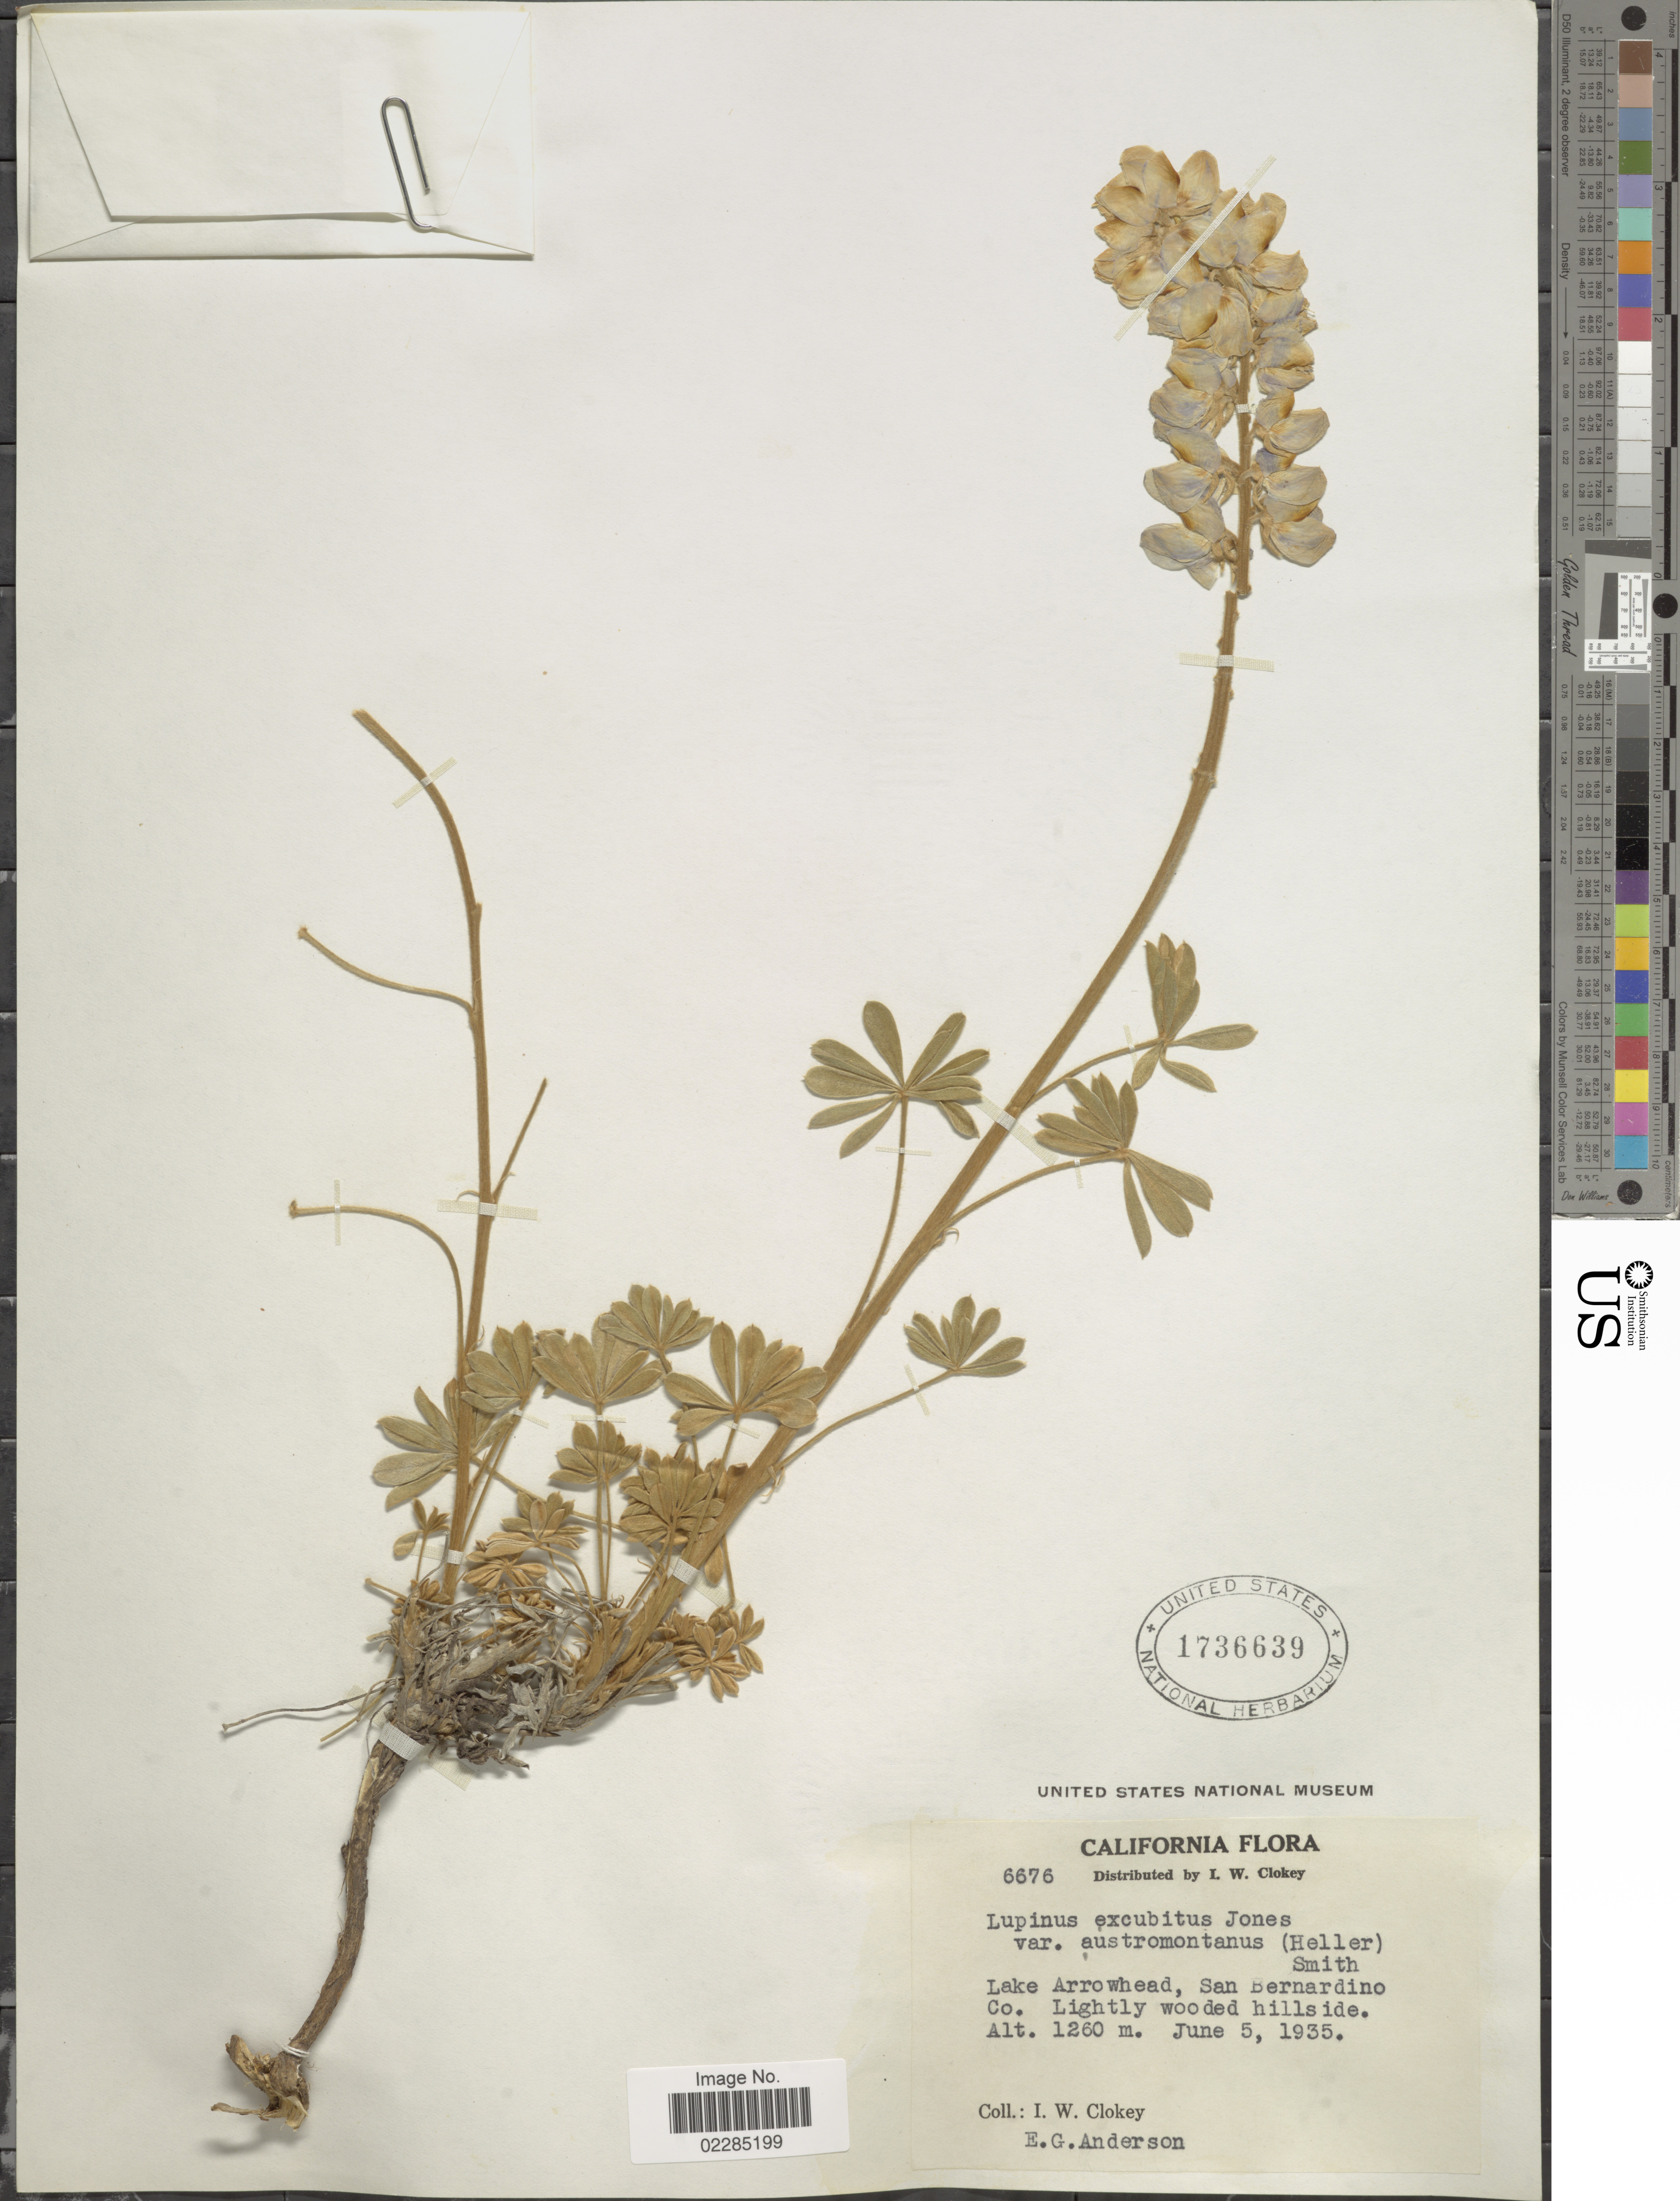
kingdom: Plantae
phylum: Tracheophyta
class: Magnoliopsida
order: Fabales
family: Fabaceae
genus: Lupinus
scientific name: Lupinus excubitus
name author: M.E. Jones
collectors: I. W. Clokey & E. G. Anderson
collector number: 6676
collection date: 1935-06-05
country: United States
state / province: California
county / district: San Bernardino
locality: Lake Arrowhead, San Bernardino Co.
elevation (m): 1260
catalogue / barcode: US 1736639